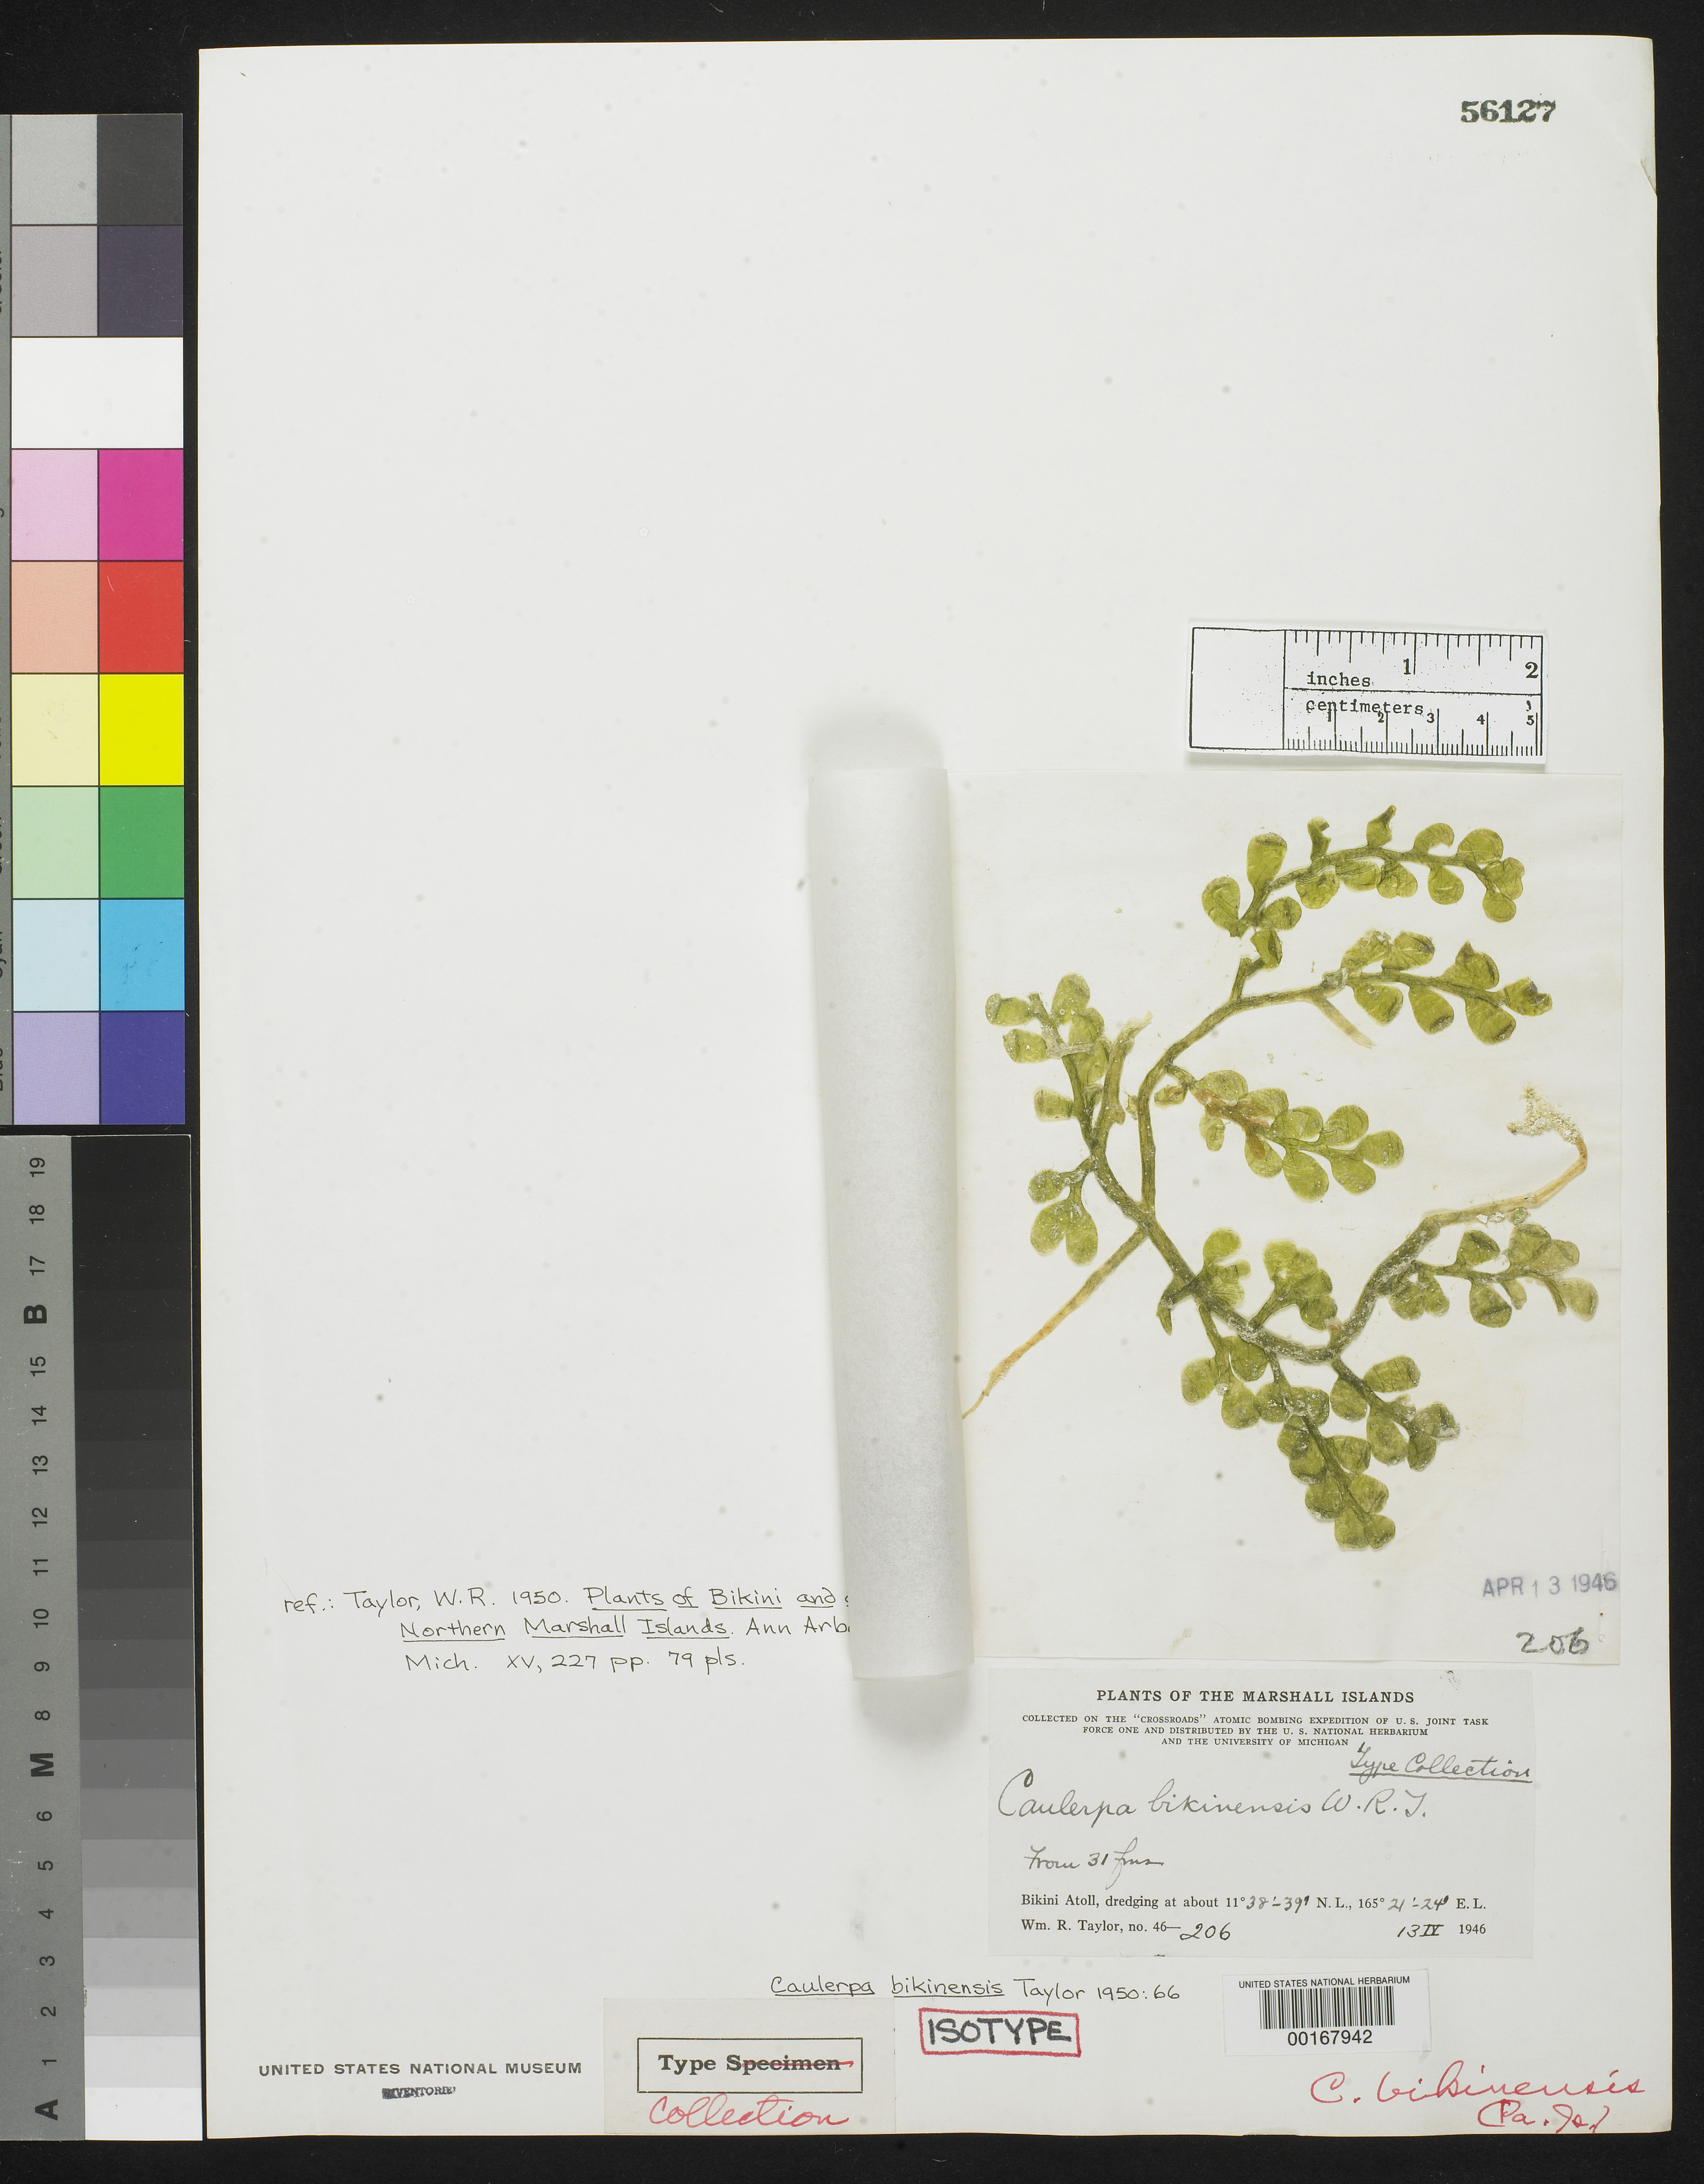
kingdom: Plantae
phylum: Chlorophyta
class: Ulvophyceae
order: Bryopsidales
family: Caulerpaceae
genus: Caulerpa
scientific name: Caulerpa bikinensis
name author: W.R. Taylor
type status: Isotype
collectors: W. R. Taylor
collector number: WRT 46-206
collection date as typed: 13 Apr 1946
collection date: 1946-04-13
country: Marshall Islands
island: Bikini Atoll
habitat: Dredged from 31 fathoms.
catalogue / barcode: US 56127